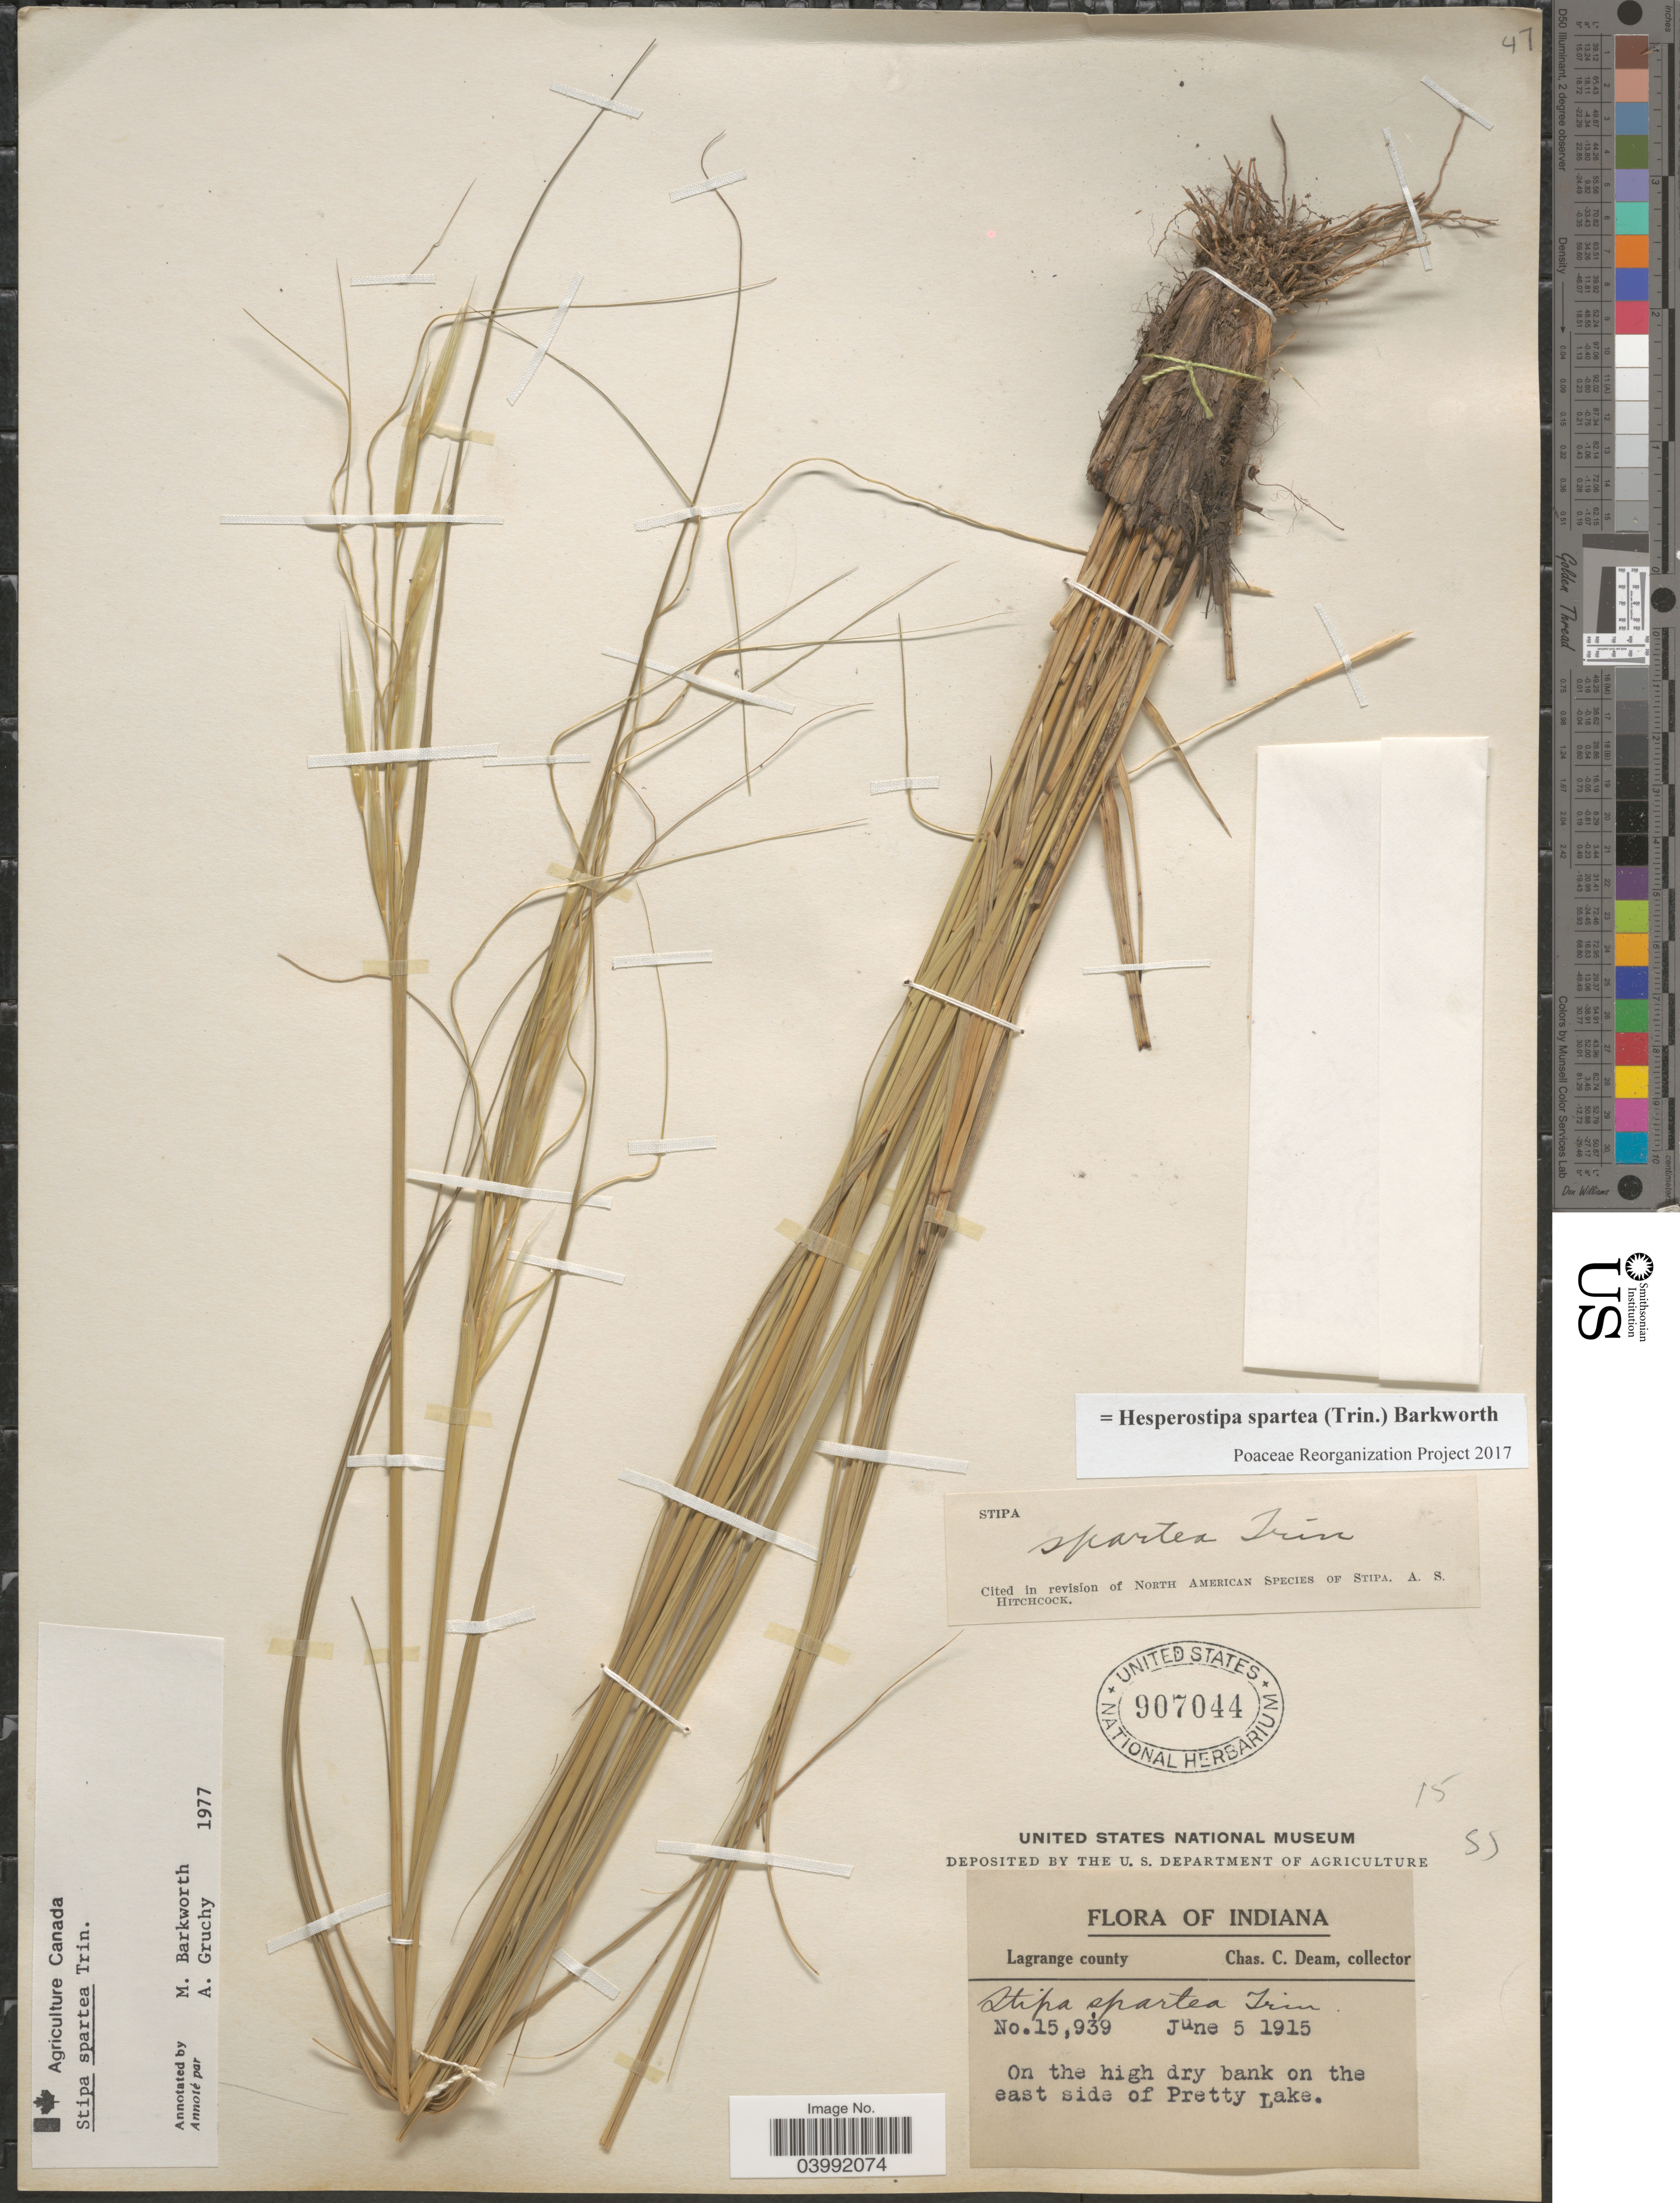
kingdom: Plantae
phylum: Tracheophyta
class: Liliopsida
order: Poales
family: Poaceae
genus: Hesperostipa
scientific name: Hesperostipa spartea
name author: (Trin.) Barkworth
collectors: C. C. Deam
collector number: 15939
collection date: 1915-06-05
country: United States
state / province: Indiana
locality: Lagrange County. On the high dry bank on the east side of Pretty Lake.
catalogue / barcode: US 907044